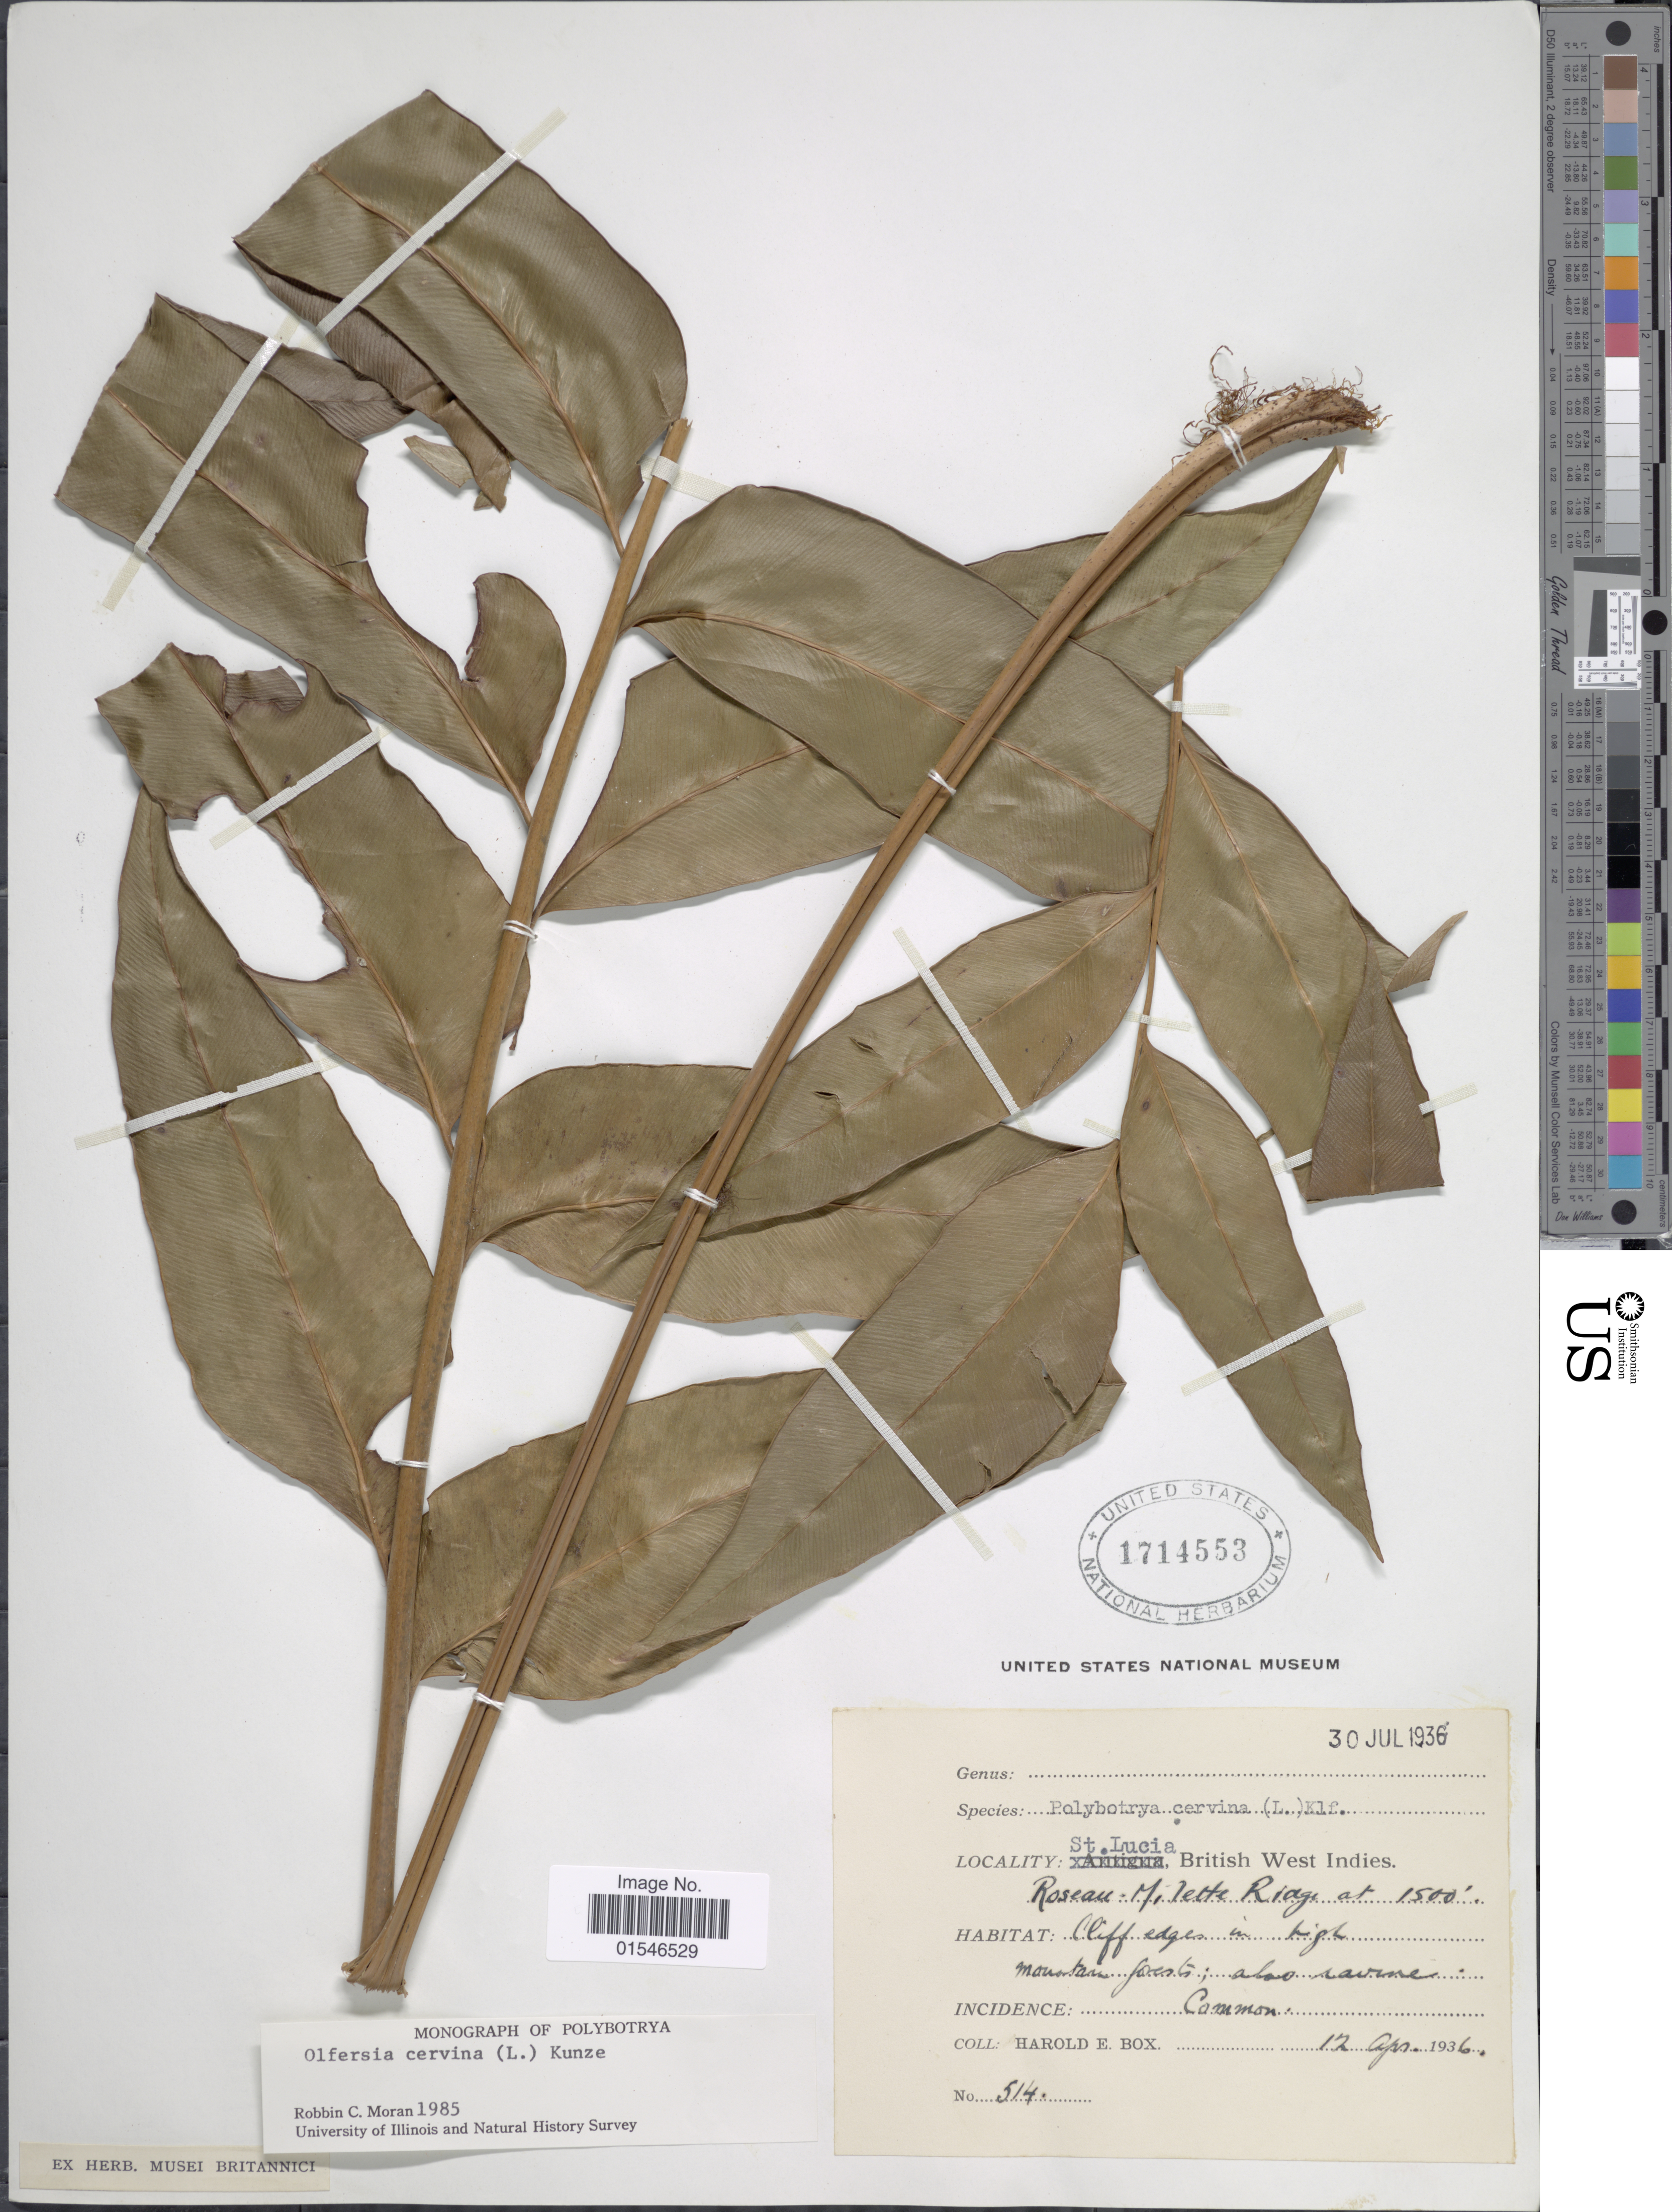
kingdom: Plantae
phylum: Tracheophyta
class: Polypodiopsida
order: Polypodiales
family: Dryopteridaceae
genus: Olfersia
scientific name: Olfersia cervina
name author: (L.) Kunze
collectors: H. E. Box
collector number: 514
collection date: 1936-04-12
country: St. Lucia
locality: British West Indies. Roseau: Milette Ridge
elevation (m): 457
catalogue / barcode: US 1714553